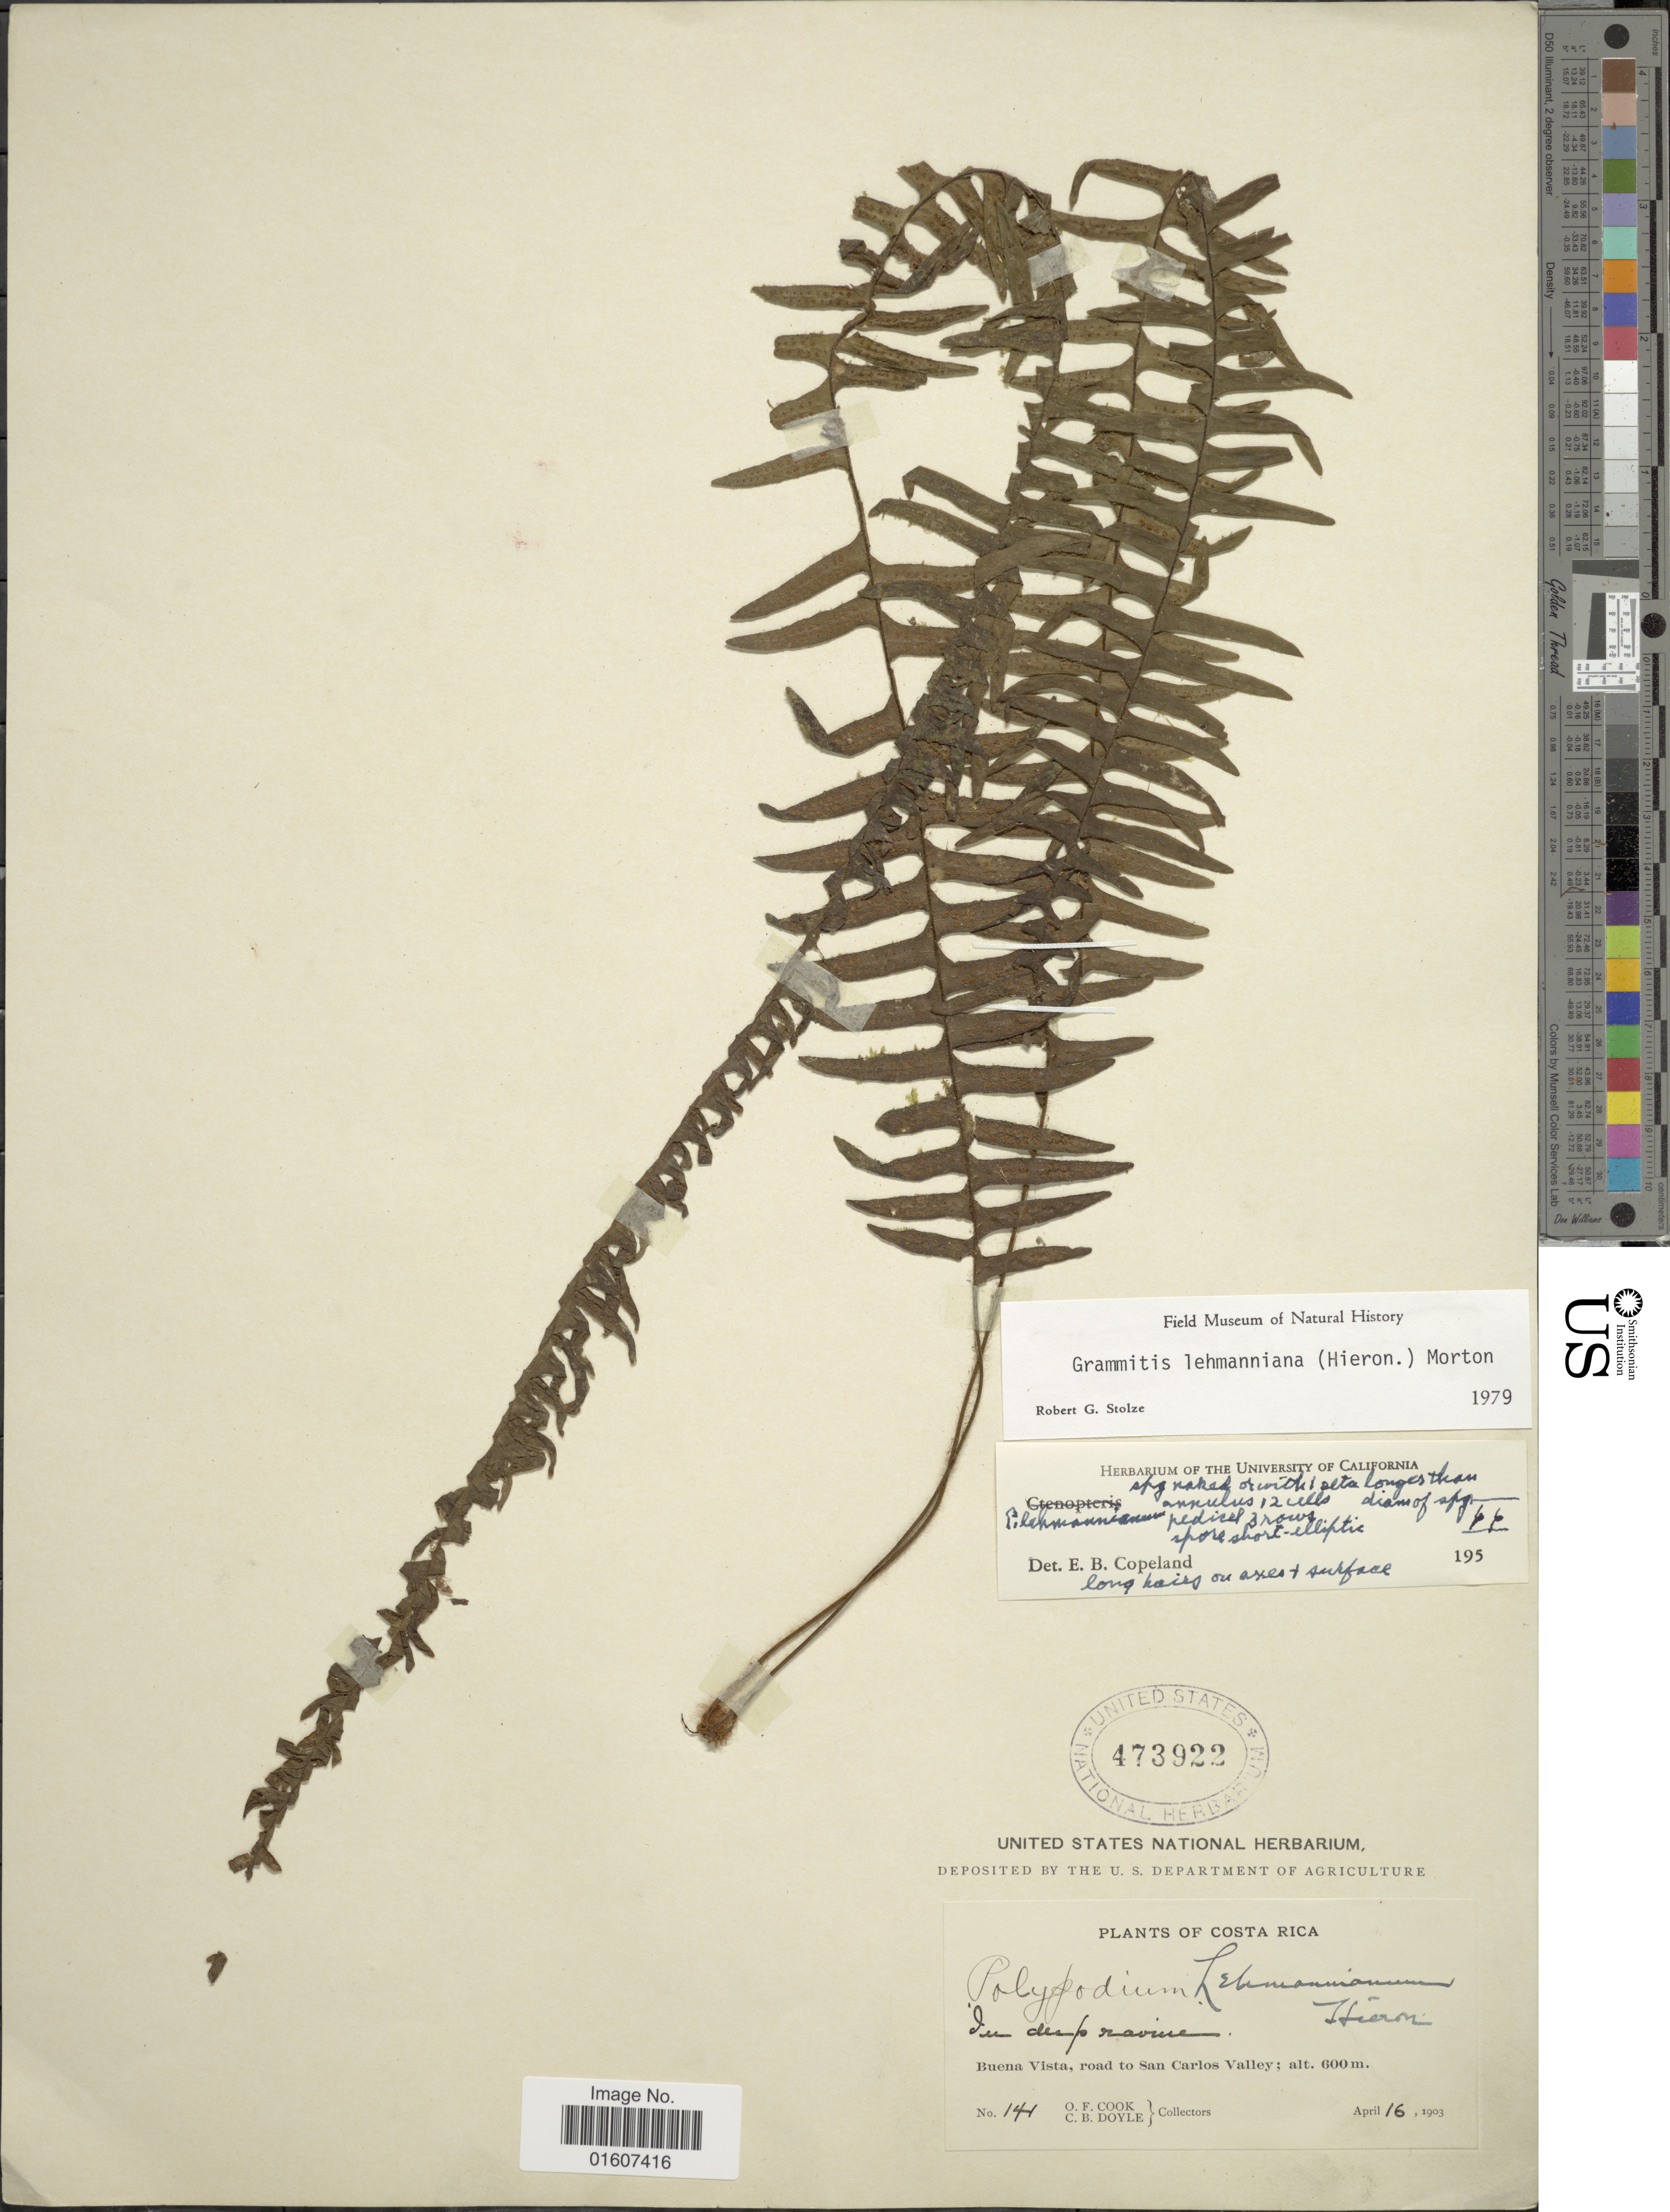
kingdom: Plantae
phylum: Tracheophyta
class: Polypodiopsida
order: Polypodiales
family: Polypodiaceae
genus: Terpsichore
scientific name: Terpsichore lehmanniana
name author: (Hieron.) A.R. Sm.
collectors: O. F. Cook & C. Doyle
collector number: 141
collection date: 1903-04-16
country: Costa Rica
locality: Buena Vista, road to San Carlos Valley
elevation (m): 600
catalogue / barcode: US 473922